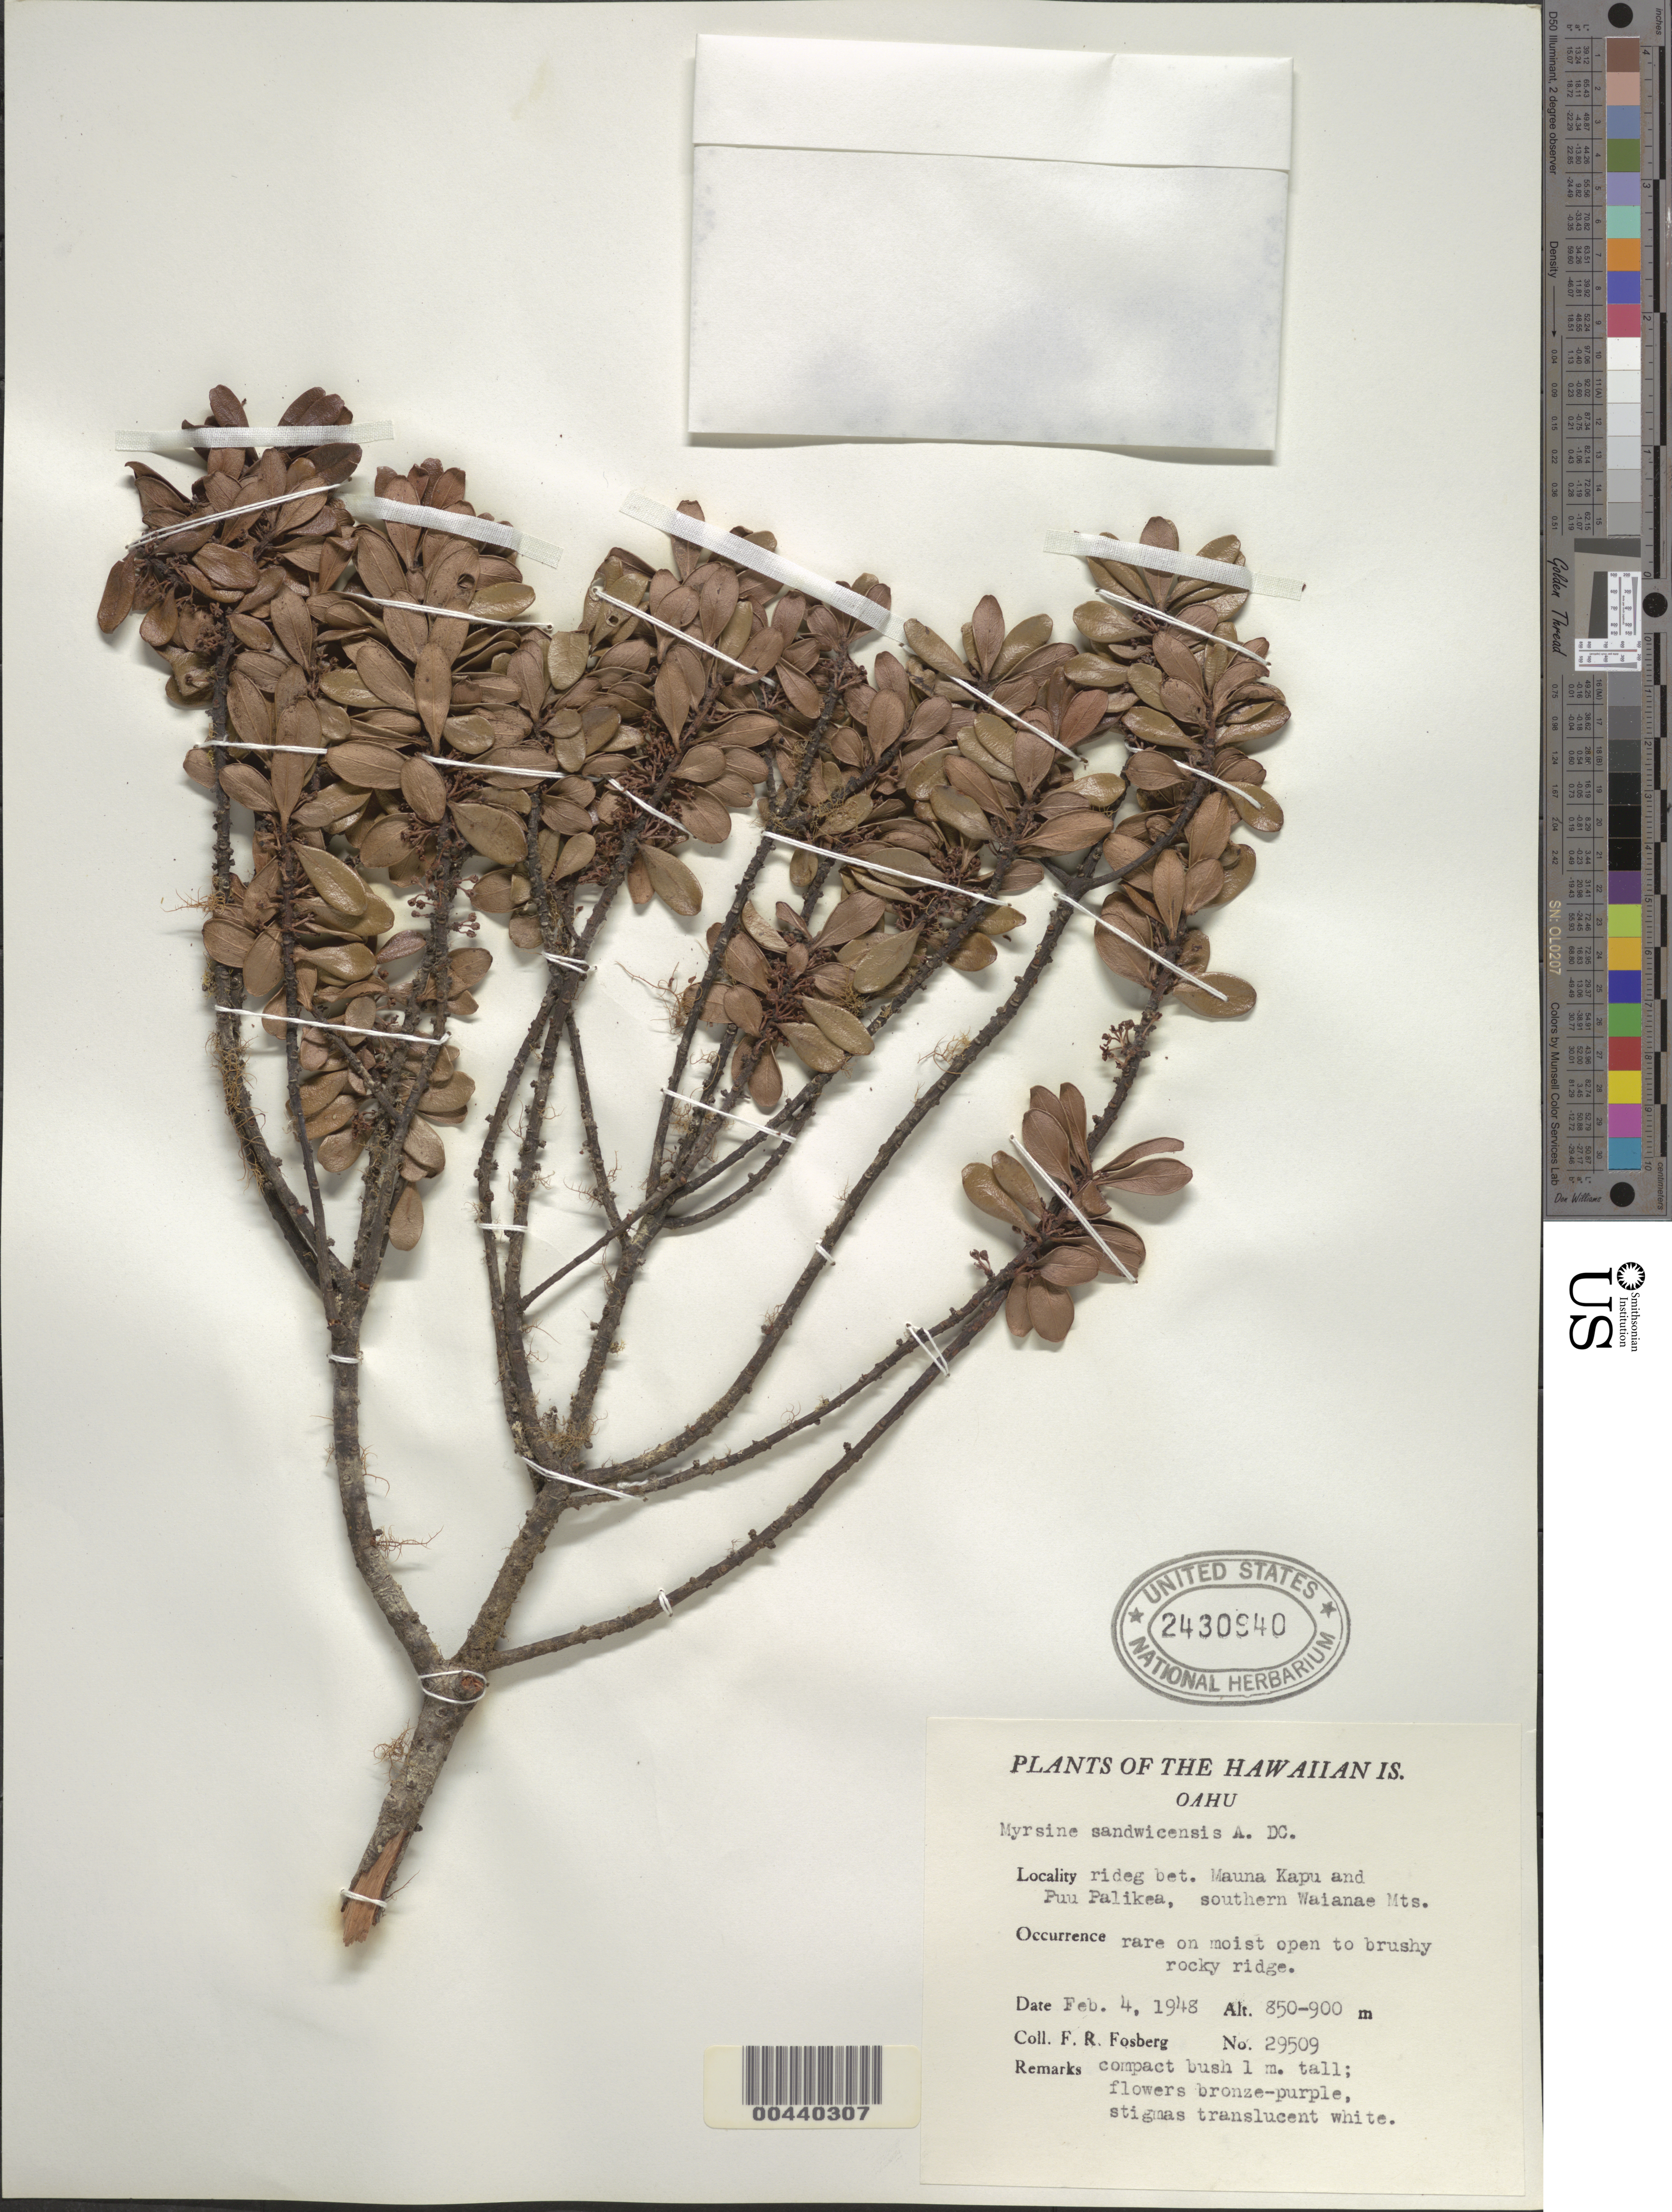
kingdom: Plantae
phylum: Tracheophyta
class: Magnoliopsida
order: Ericales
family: Primulaceae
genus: Myrsine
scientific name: Myrsine sandwicensis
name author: A. DC.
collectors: F. R. Fosberg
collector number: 29509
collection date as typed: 4 Feb 1948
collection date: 1948-02-04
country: United States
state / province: Hawaii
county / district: Honolulu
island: Oahu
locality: Ridge bet. Mauna Kapu and Puu Palikea, southern Waianae Mts.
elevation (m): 850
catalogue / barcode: US 2430940